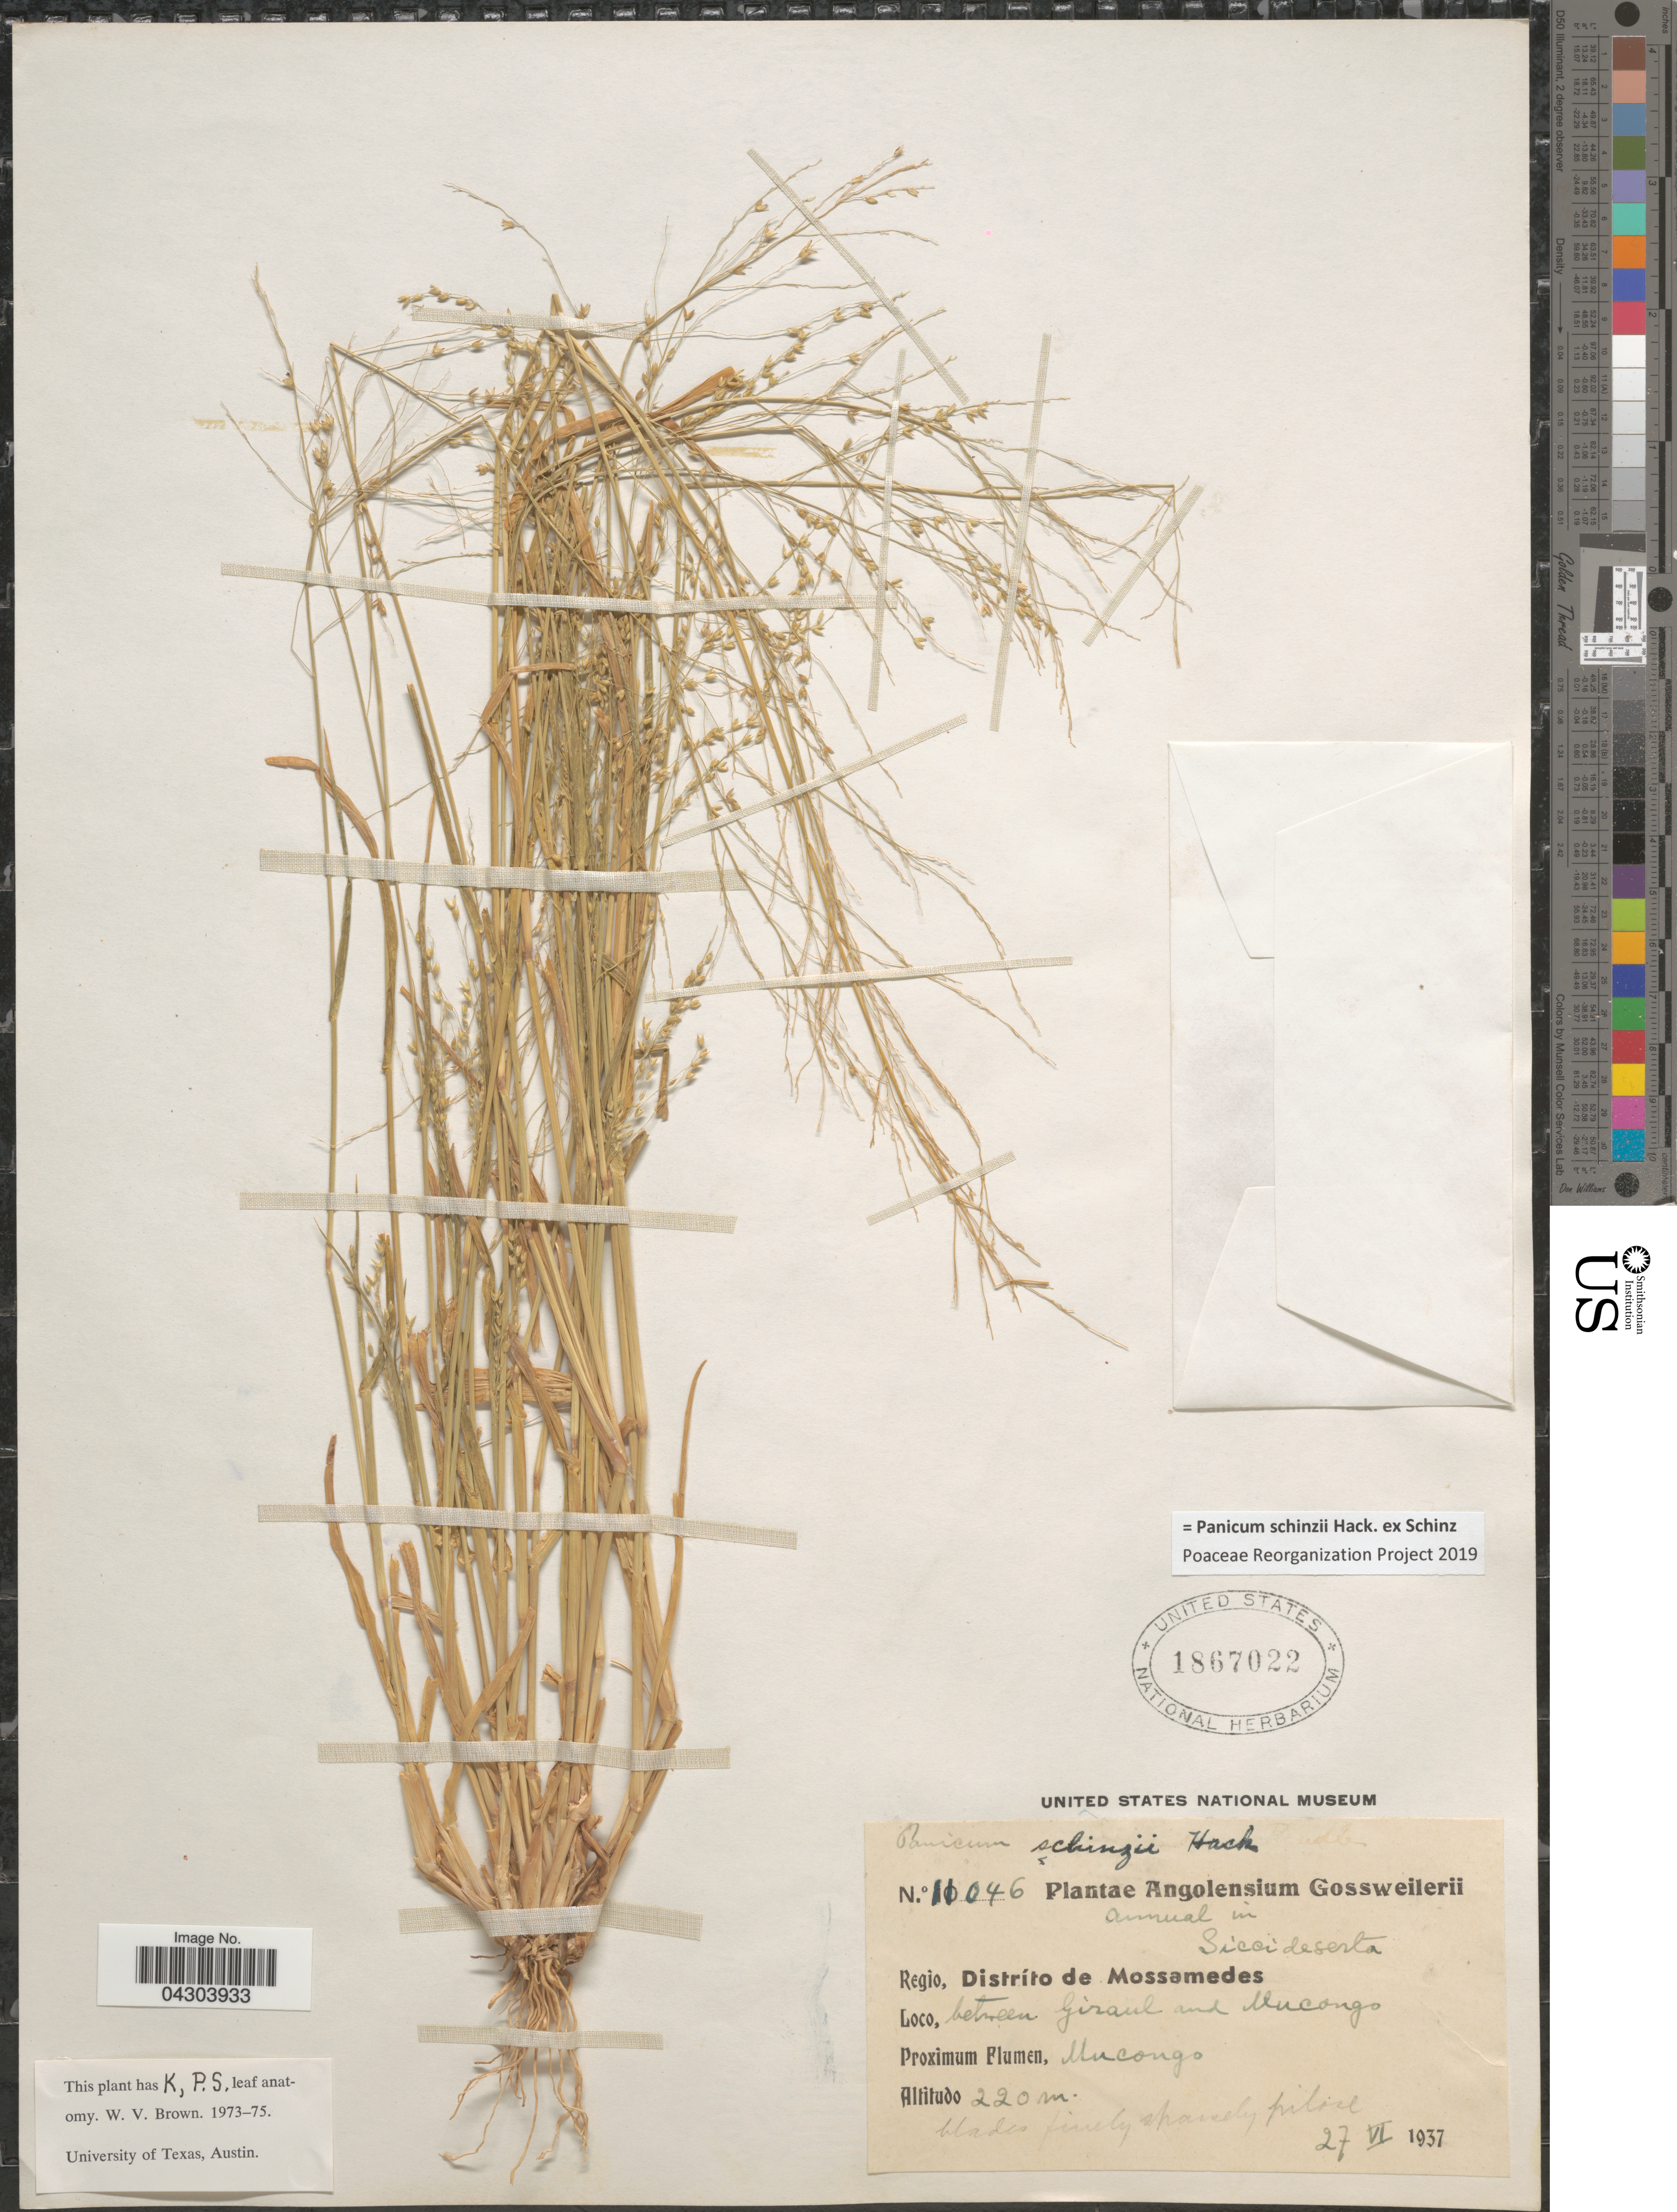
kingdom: Plantae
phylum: Tracheophyta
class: Liliopsida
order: Poales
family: Poaceae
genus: Panicum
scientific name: Panicum schinzii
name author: Hack. ex Schinz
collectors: -. Gossweiler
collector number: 11046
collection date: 1937-06-27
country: Angola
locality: Angolensium. Regio, Distríto de Mossamedes. Between Giraul and Mucongo. Proximum Flumen, Mucongo.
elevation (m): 220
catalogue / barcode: US 1867022